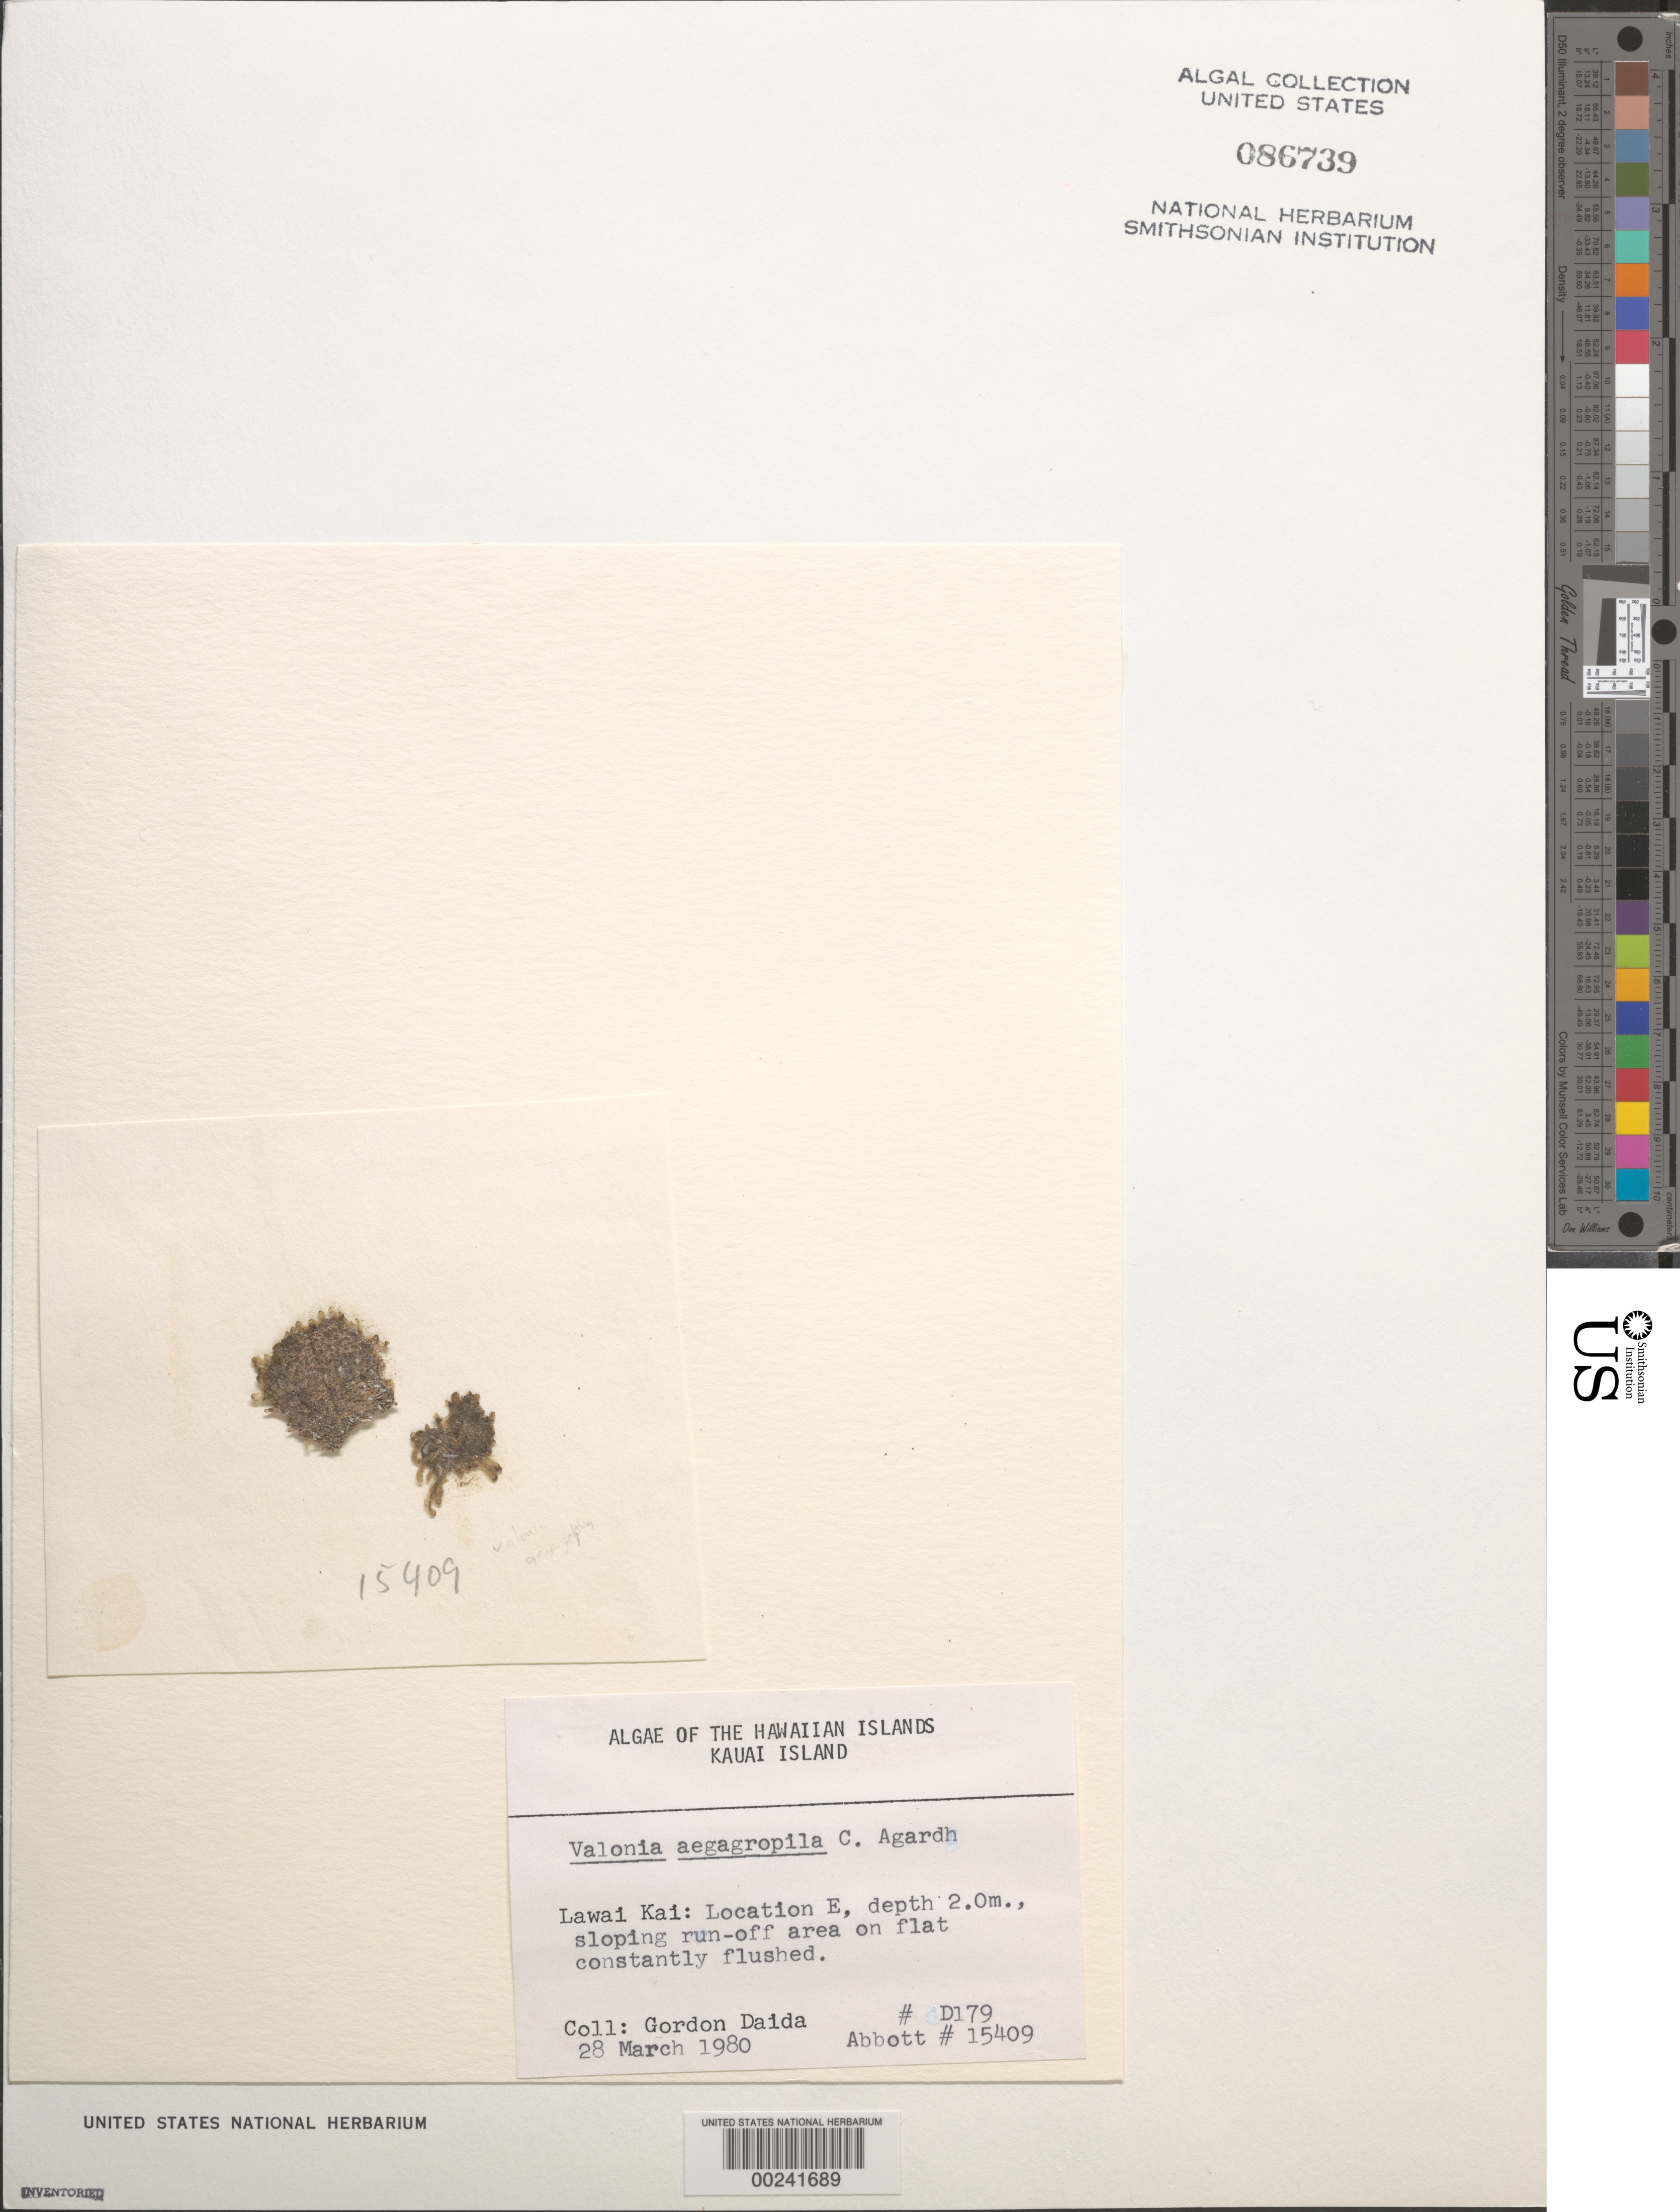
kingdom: Plantae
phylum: Chlorophyta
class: Ulvophyceae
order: Siphonocladales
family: Valoniaceae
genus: Valonia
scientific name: Valonia aegagropila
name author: C. Agardh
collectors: G. Daida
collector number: D179 & IAA 15409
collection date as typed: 28 Mar 1980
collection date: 1980-03-28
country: United States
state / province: Hawaii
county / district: Kauai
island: Kaua'i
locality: Lawai Kai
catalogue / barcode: US 86739